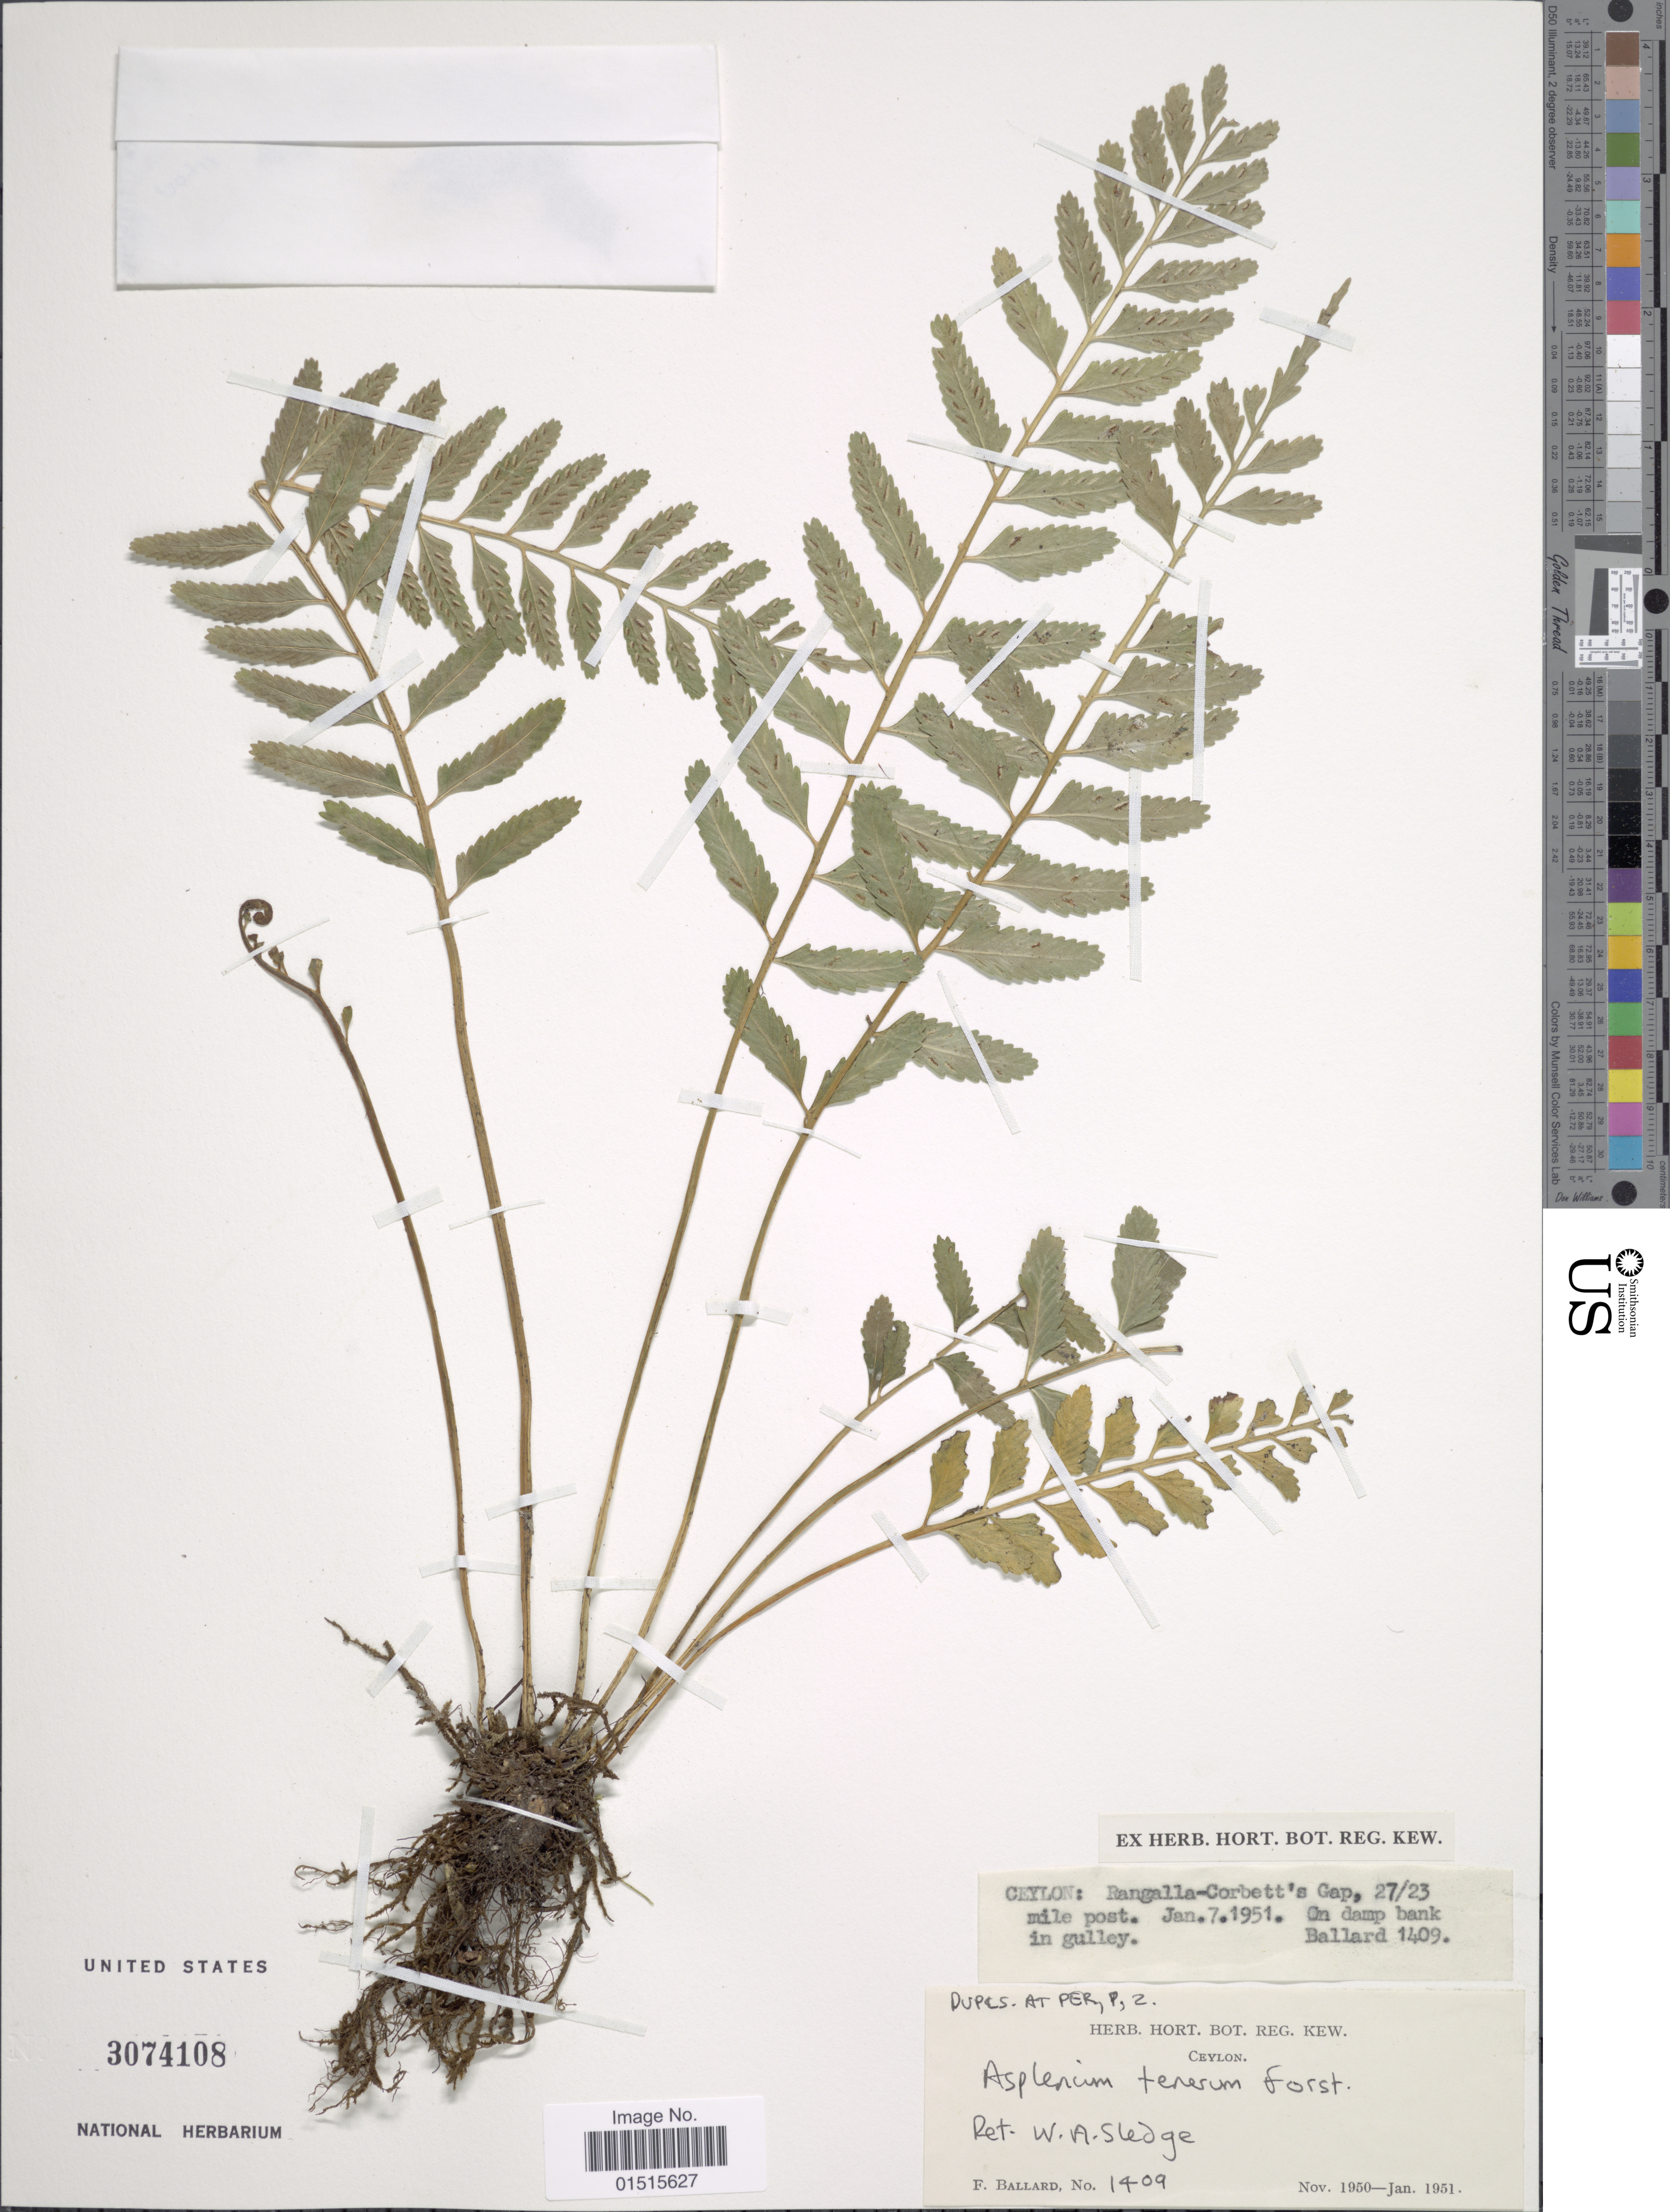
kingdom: Plantae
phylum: Tracheophyta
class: Polypodiopsida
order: Polypodiales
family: Aspleniaceae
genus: Asplenium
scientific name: Asplenium tenerum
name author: G. Forst.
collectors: F. Ballard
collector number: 1409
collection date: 1950-11/1951-01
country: Sri Lanka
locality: Ceylon: Rangalla - Corbett's Gap, 27/23 mile post. on damp bank in gulley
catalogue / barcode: US 3074108